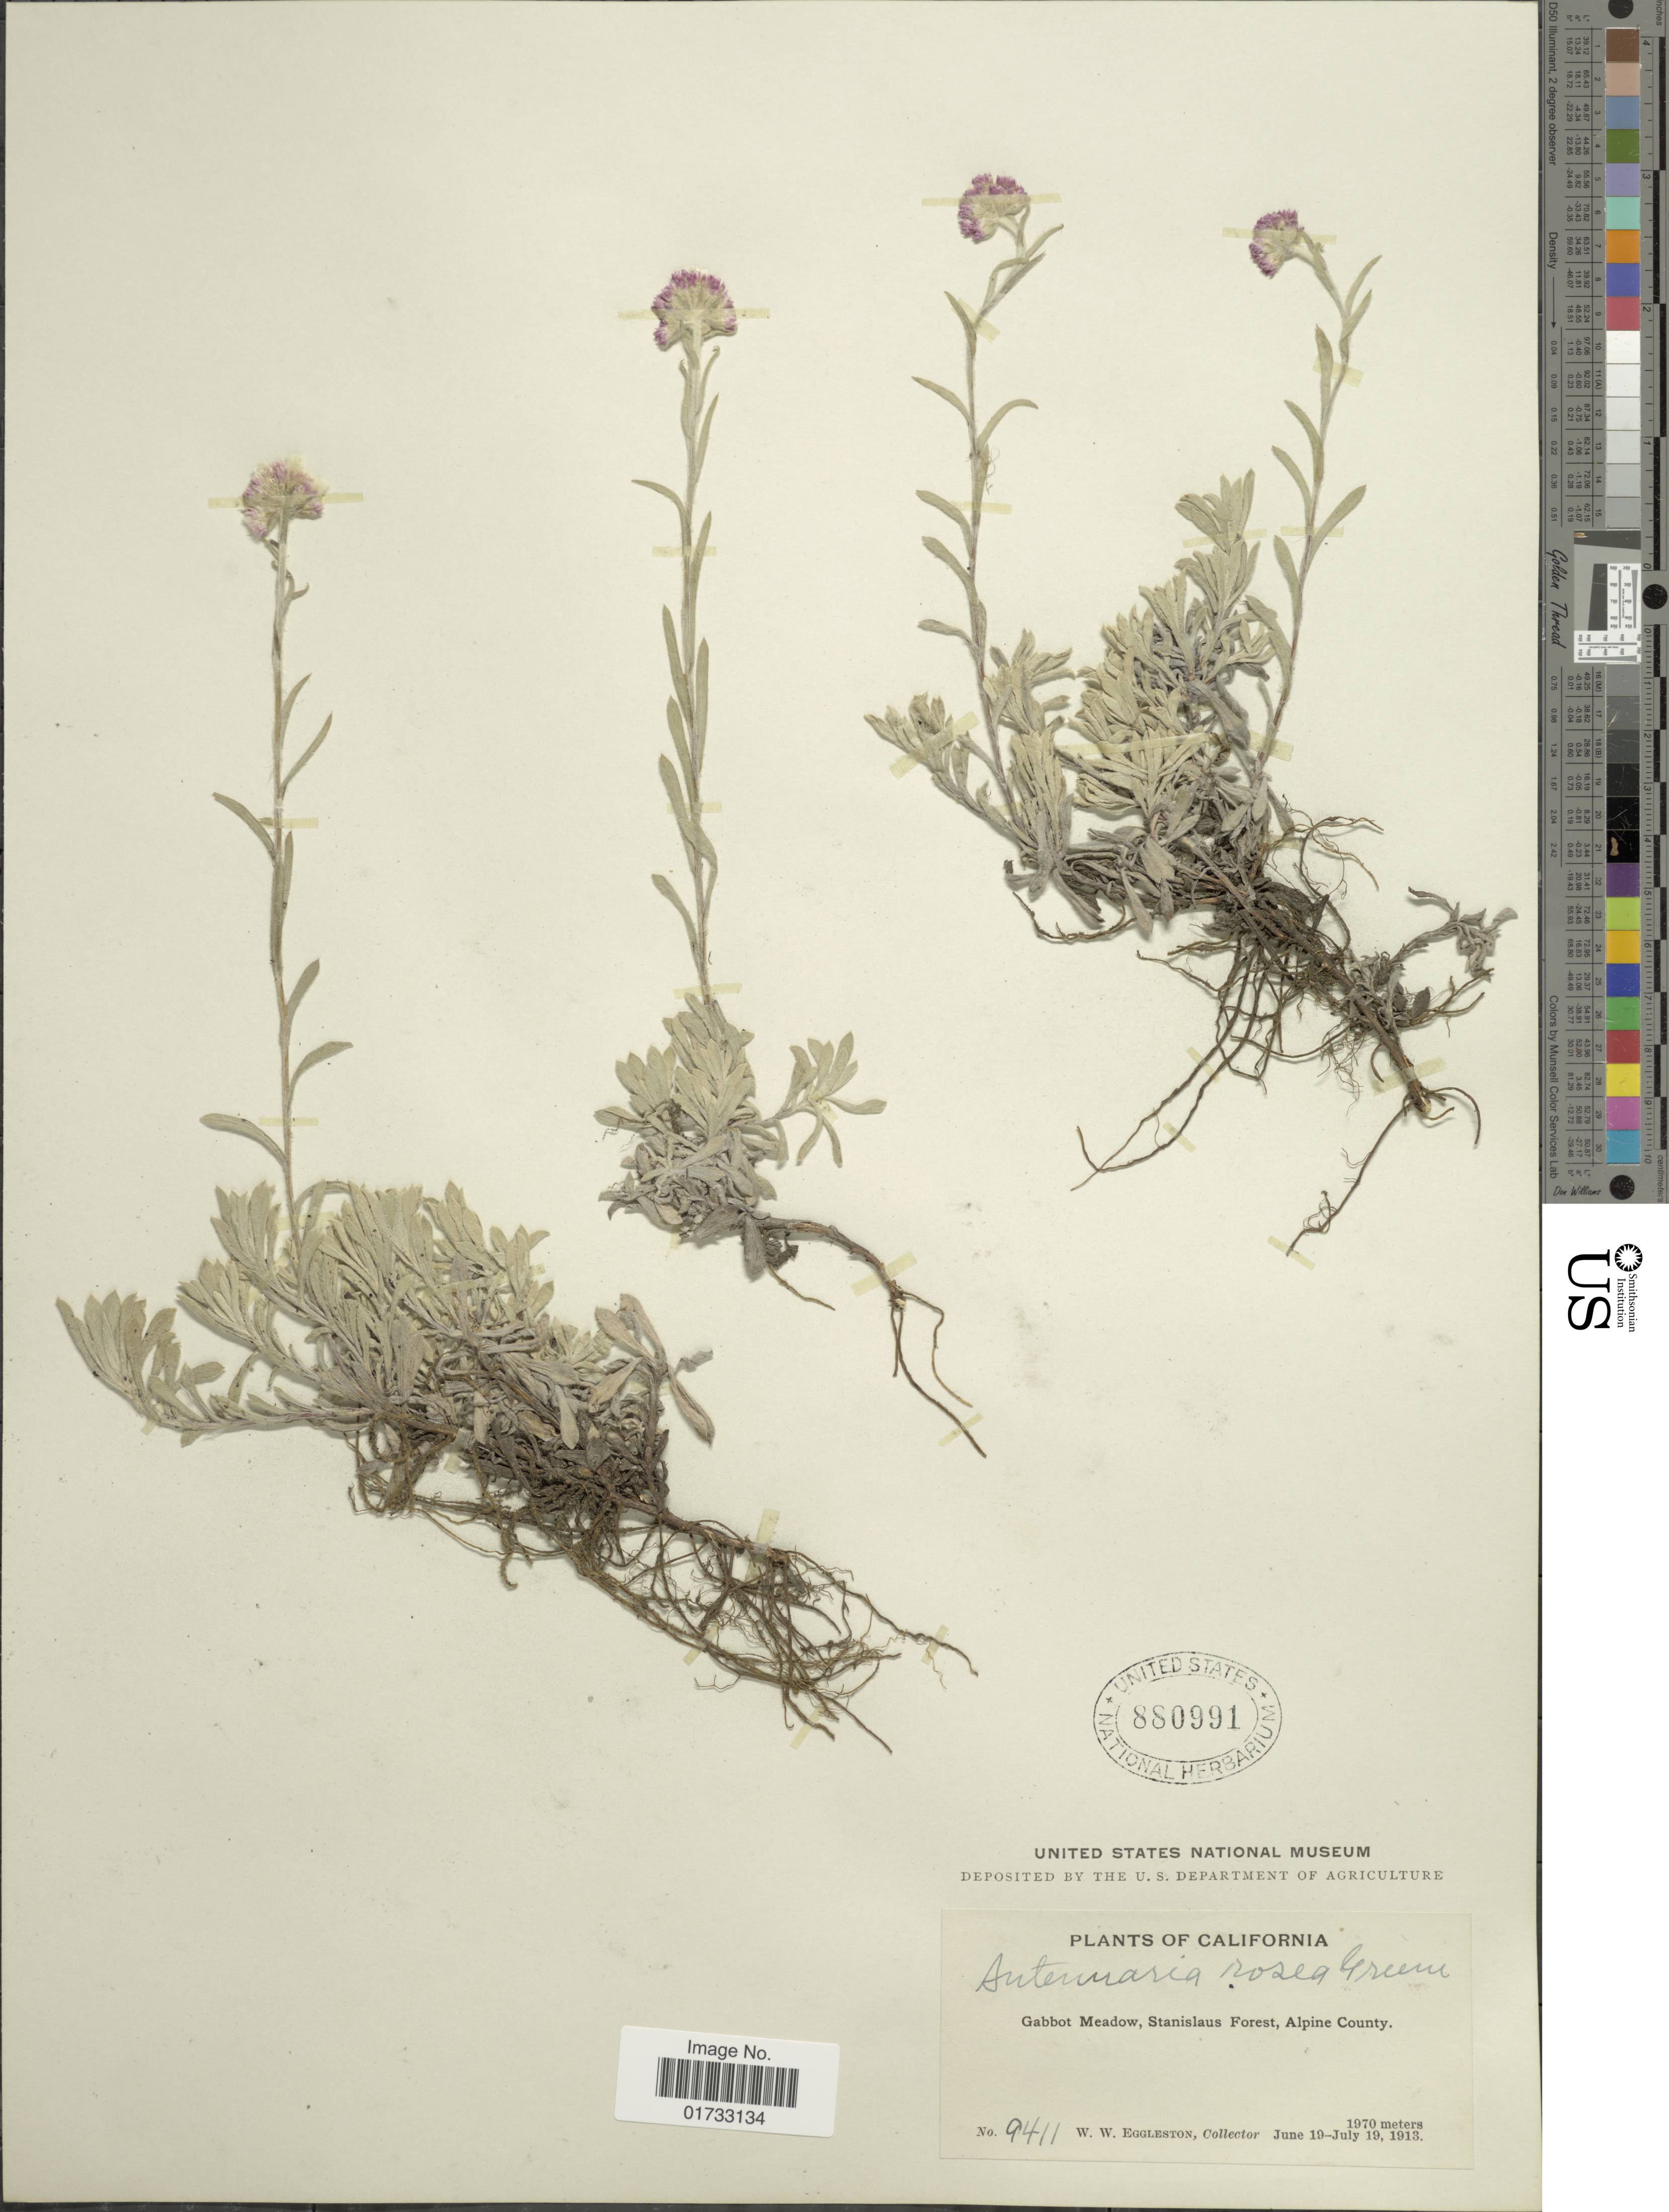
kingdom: Plantae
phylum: Tracheophyta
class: Magnoliopsida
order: Asterales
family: Asteraceae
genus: Antennaria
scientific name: Antennaria rosea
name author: Greene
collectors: W. W. Eggleston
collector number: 9411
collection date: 1913-06-19/1913-07-19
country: United States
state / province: California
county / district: Alpine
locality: Gabbot Meadow, Stanislaus Forest, Alpine County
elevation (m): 1970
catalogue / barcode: US 880991